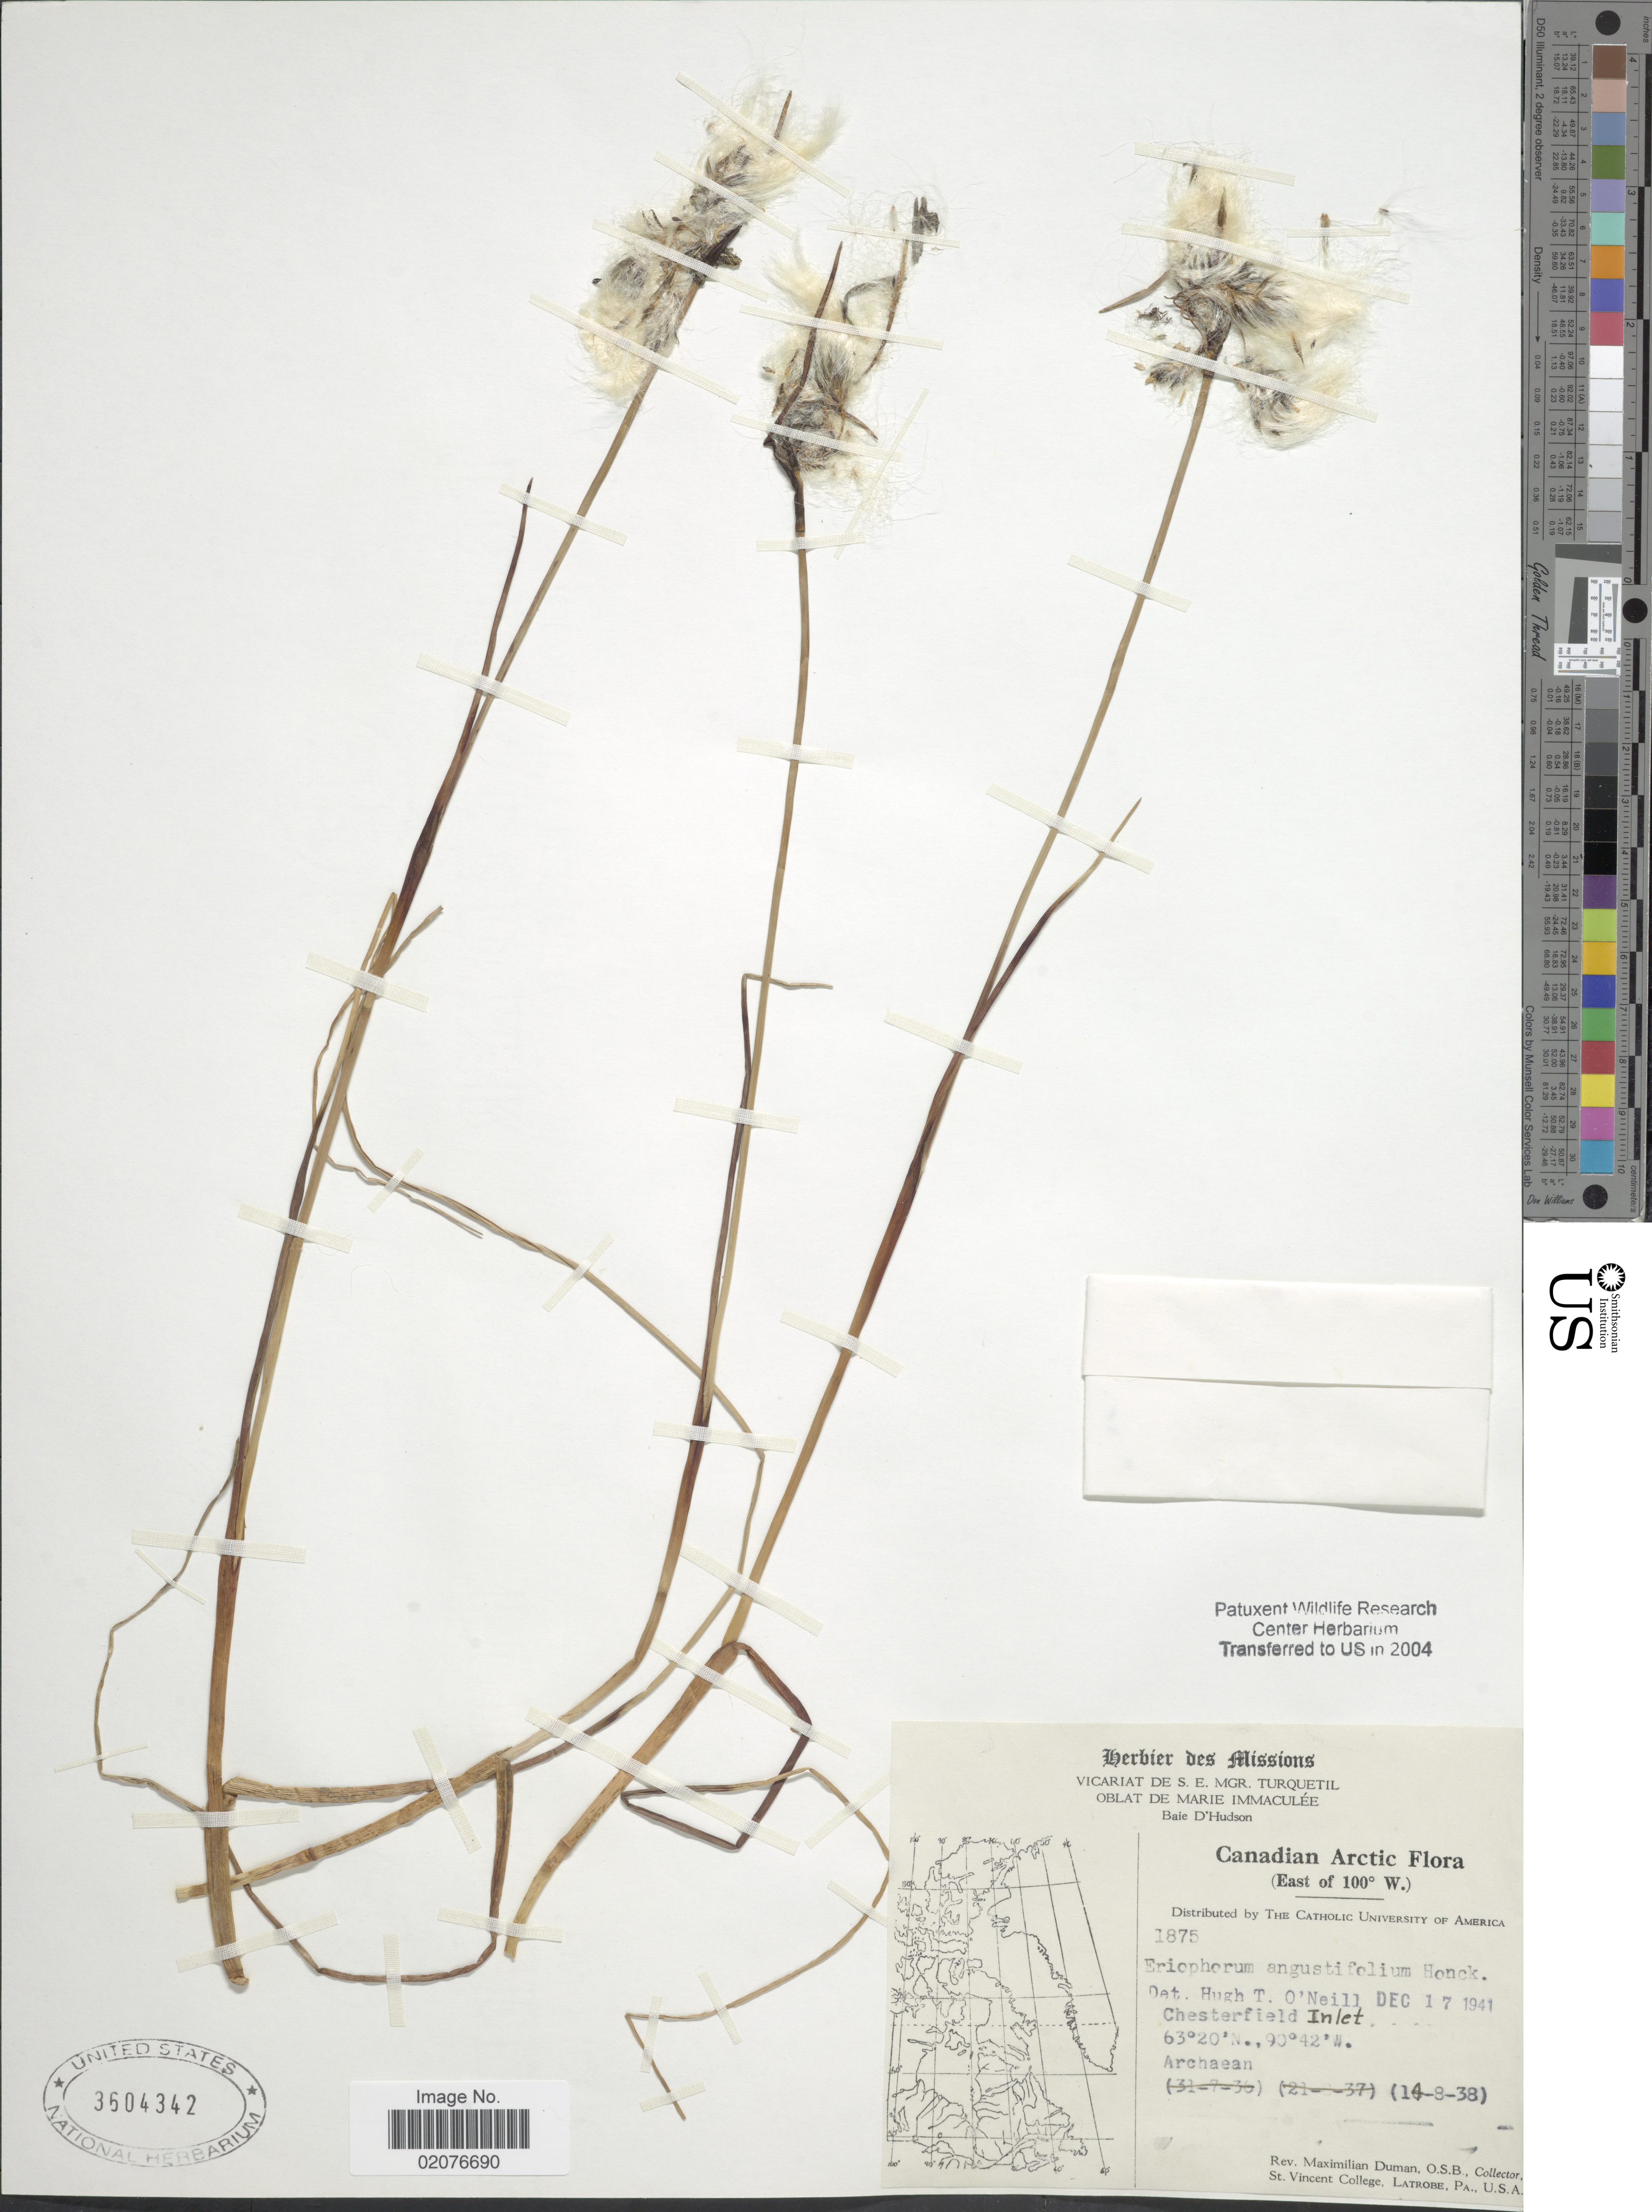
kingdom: Plantae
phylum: Tracheophyta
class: Liliopsida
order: Poales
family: Cyperaceae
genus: Eriophorum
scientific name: Eriophorum angustifolium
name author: Honck.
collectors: M. Duman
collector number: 1875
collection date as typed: Transcribed d/m/y: 14/8/38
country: Canada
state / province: Nunavut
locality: Canadian Arctic, (East 100° W.) Chesterfield Inlet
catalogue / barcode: US 3604342